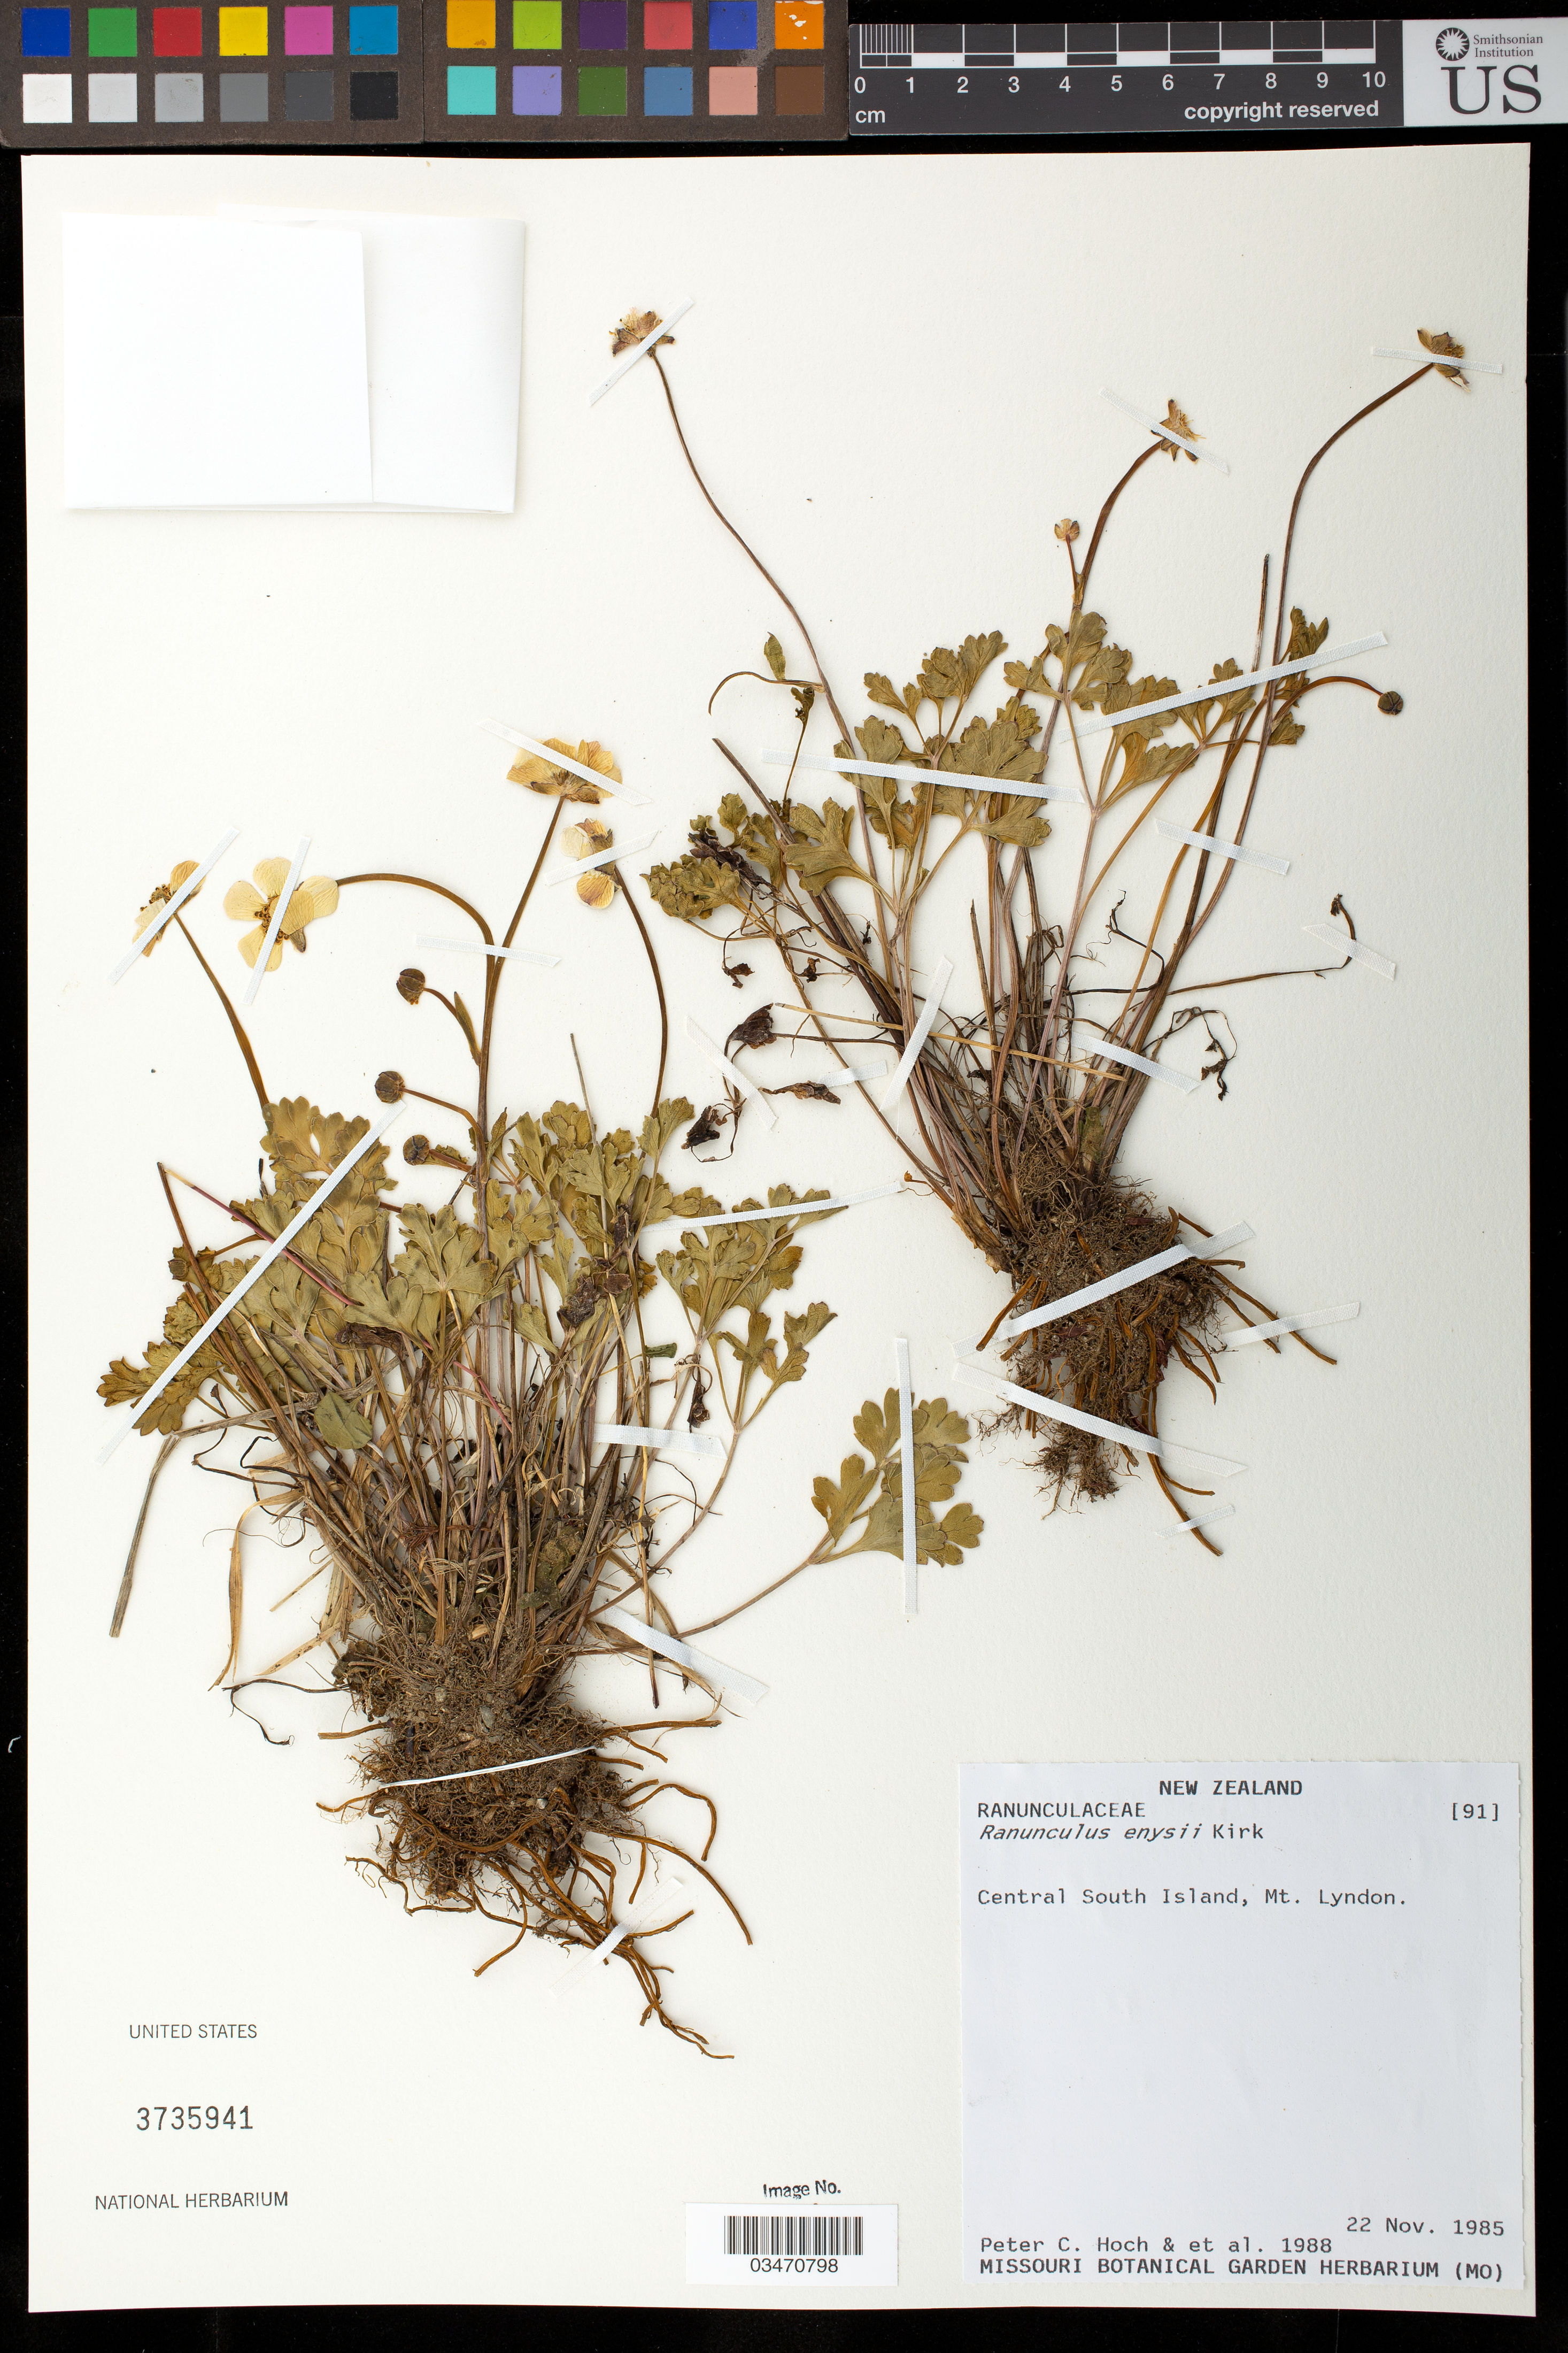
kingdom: Plantae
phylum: Tracheophyta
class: Magnoliopsida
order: Ranunculales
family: Ranunculaceae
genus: Ranunculus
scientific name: Ranunculus enysii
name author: Kirk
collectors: P. C. Hoch & et al.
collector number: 1988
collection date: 1985-11-22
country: New Zealand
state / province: Canterbury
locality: Central South Island, Mt. Lyndon.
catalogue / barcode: US 3735941